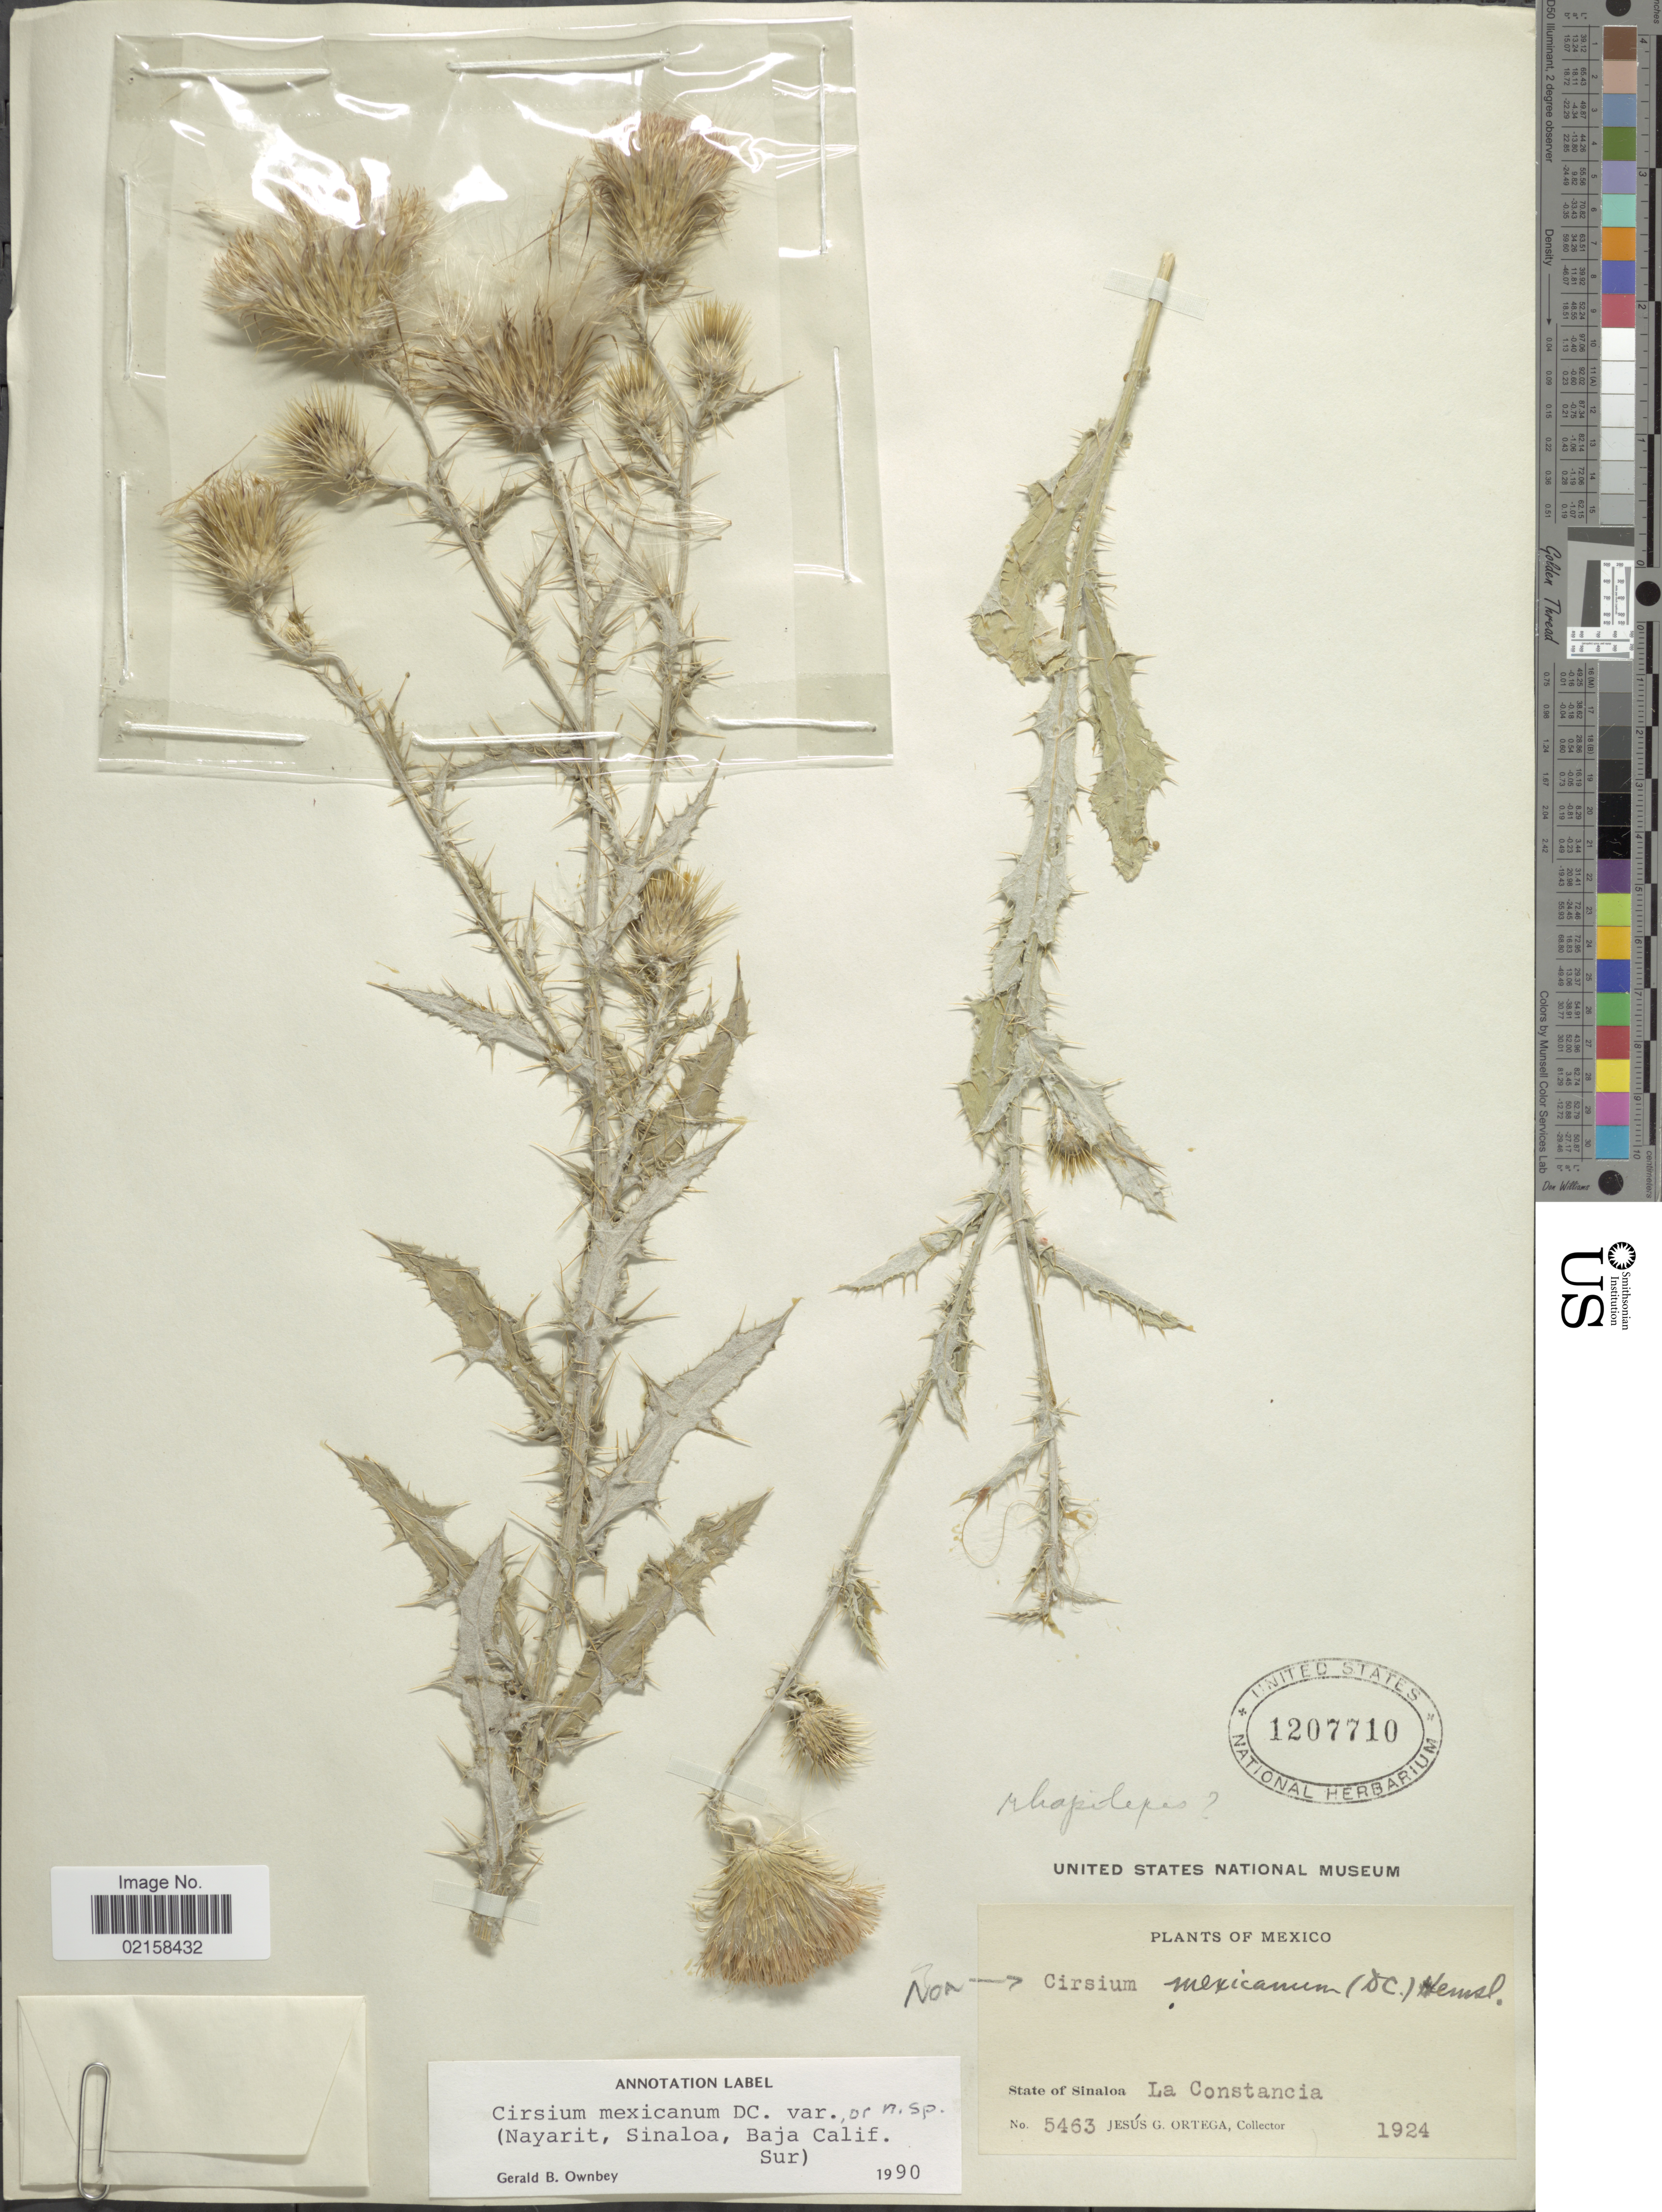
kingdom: Plantae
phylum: Tracheophyta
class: Magnoliopsida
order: Asterales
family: Asteraceae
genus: Cirsium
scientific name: Cirsium mexicanum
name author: DC.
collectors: J. Ortega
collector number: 5463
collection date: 1924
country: Mexico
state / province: Sinaloa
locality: La Constancia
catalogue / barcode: US 1207710